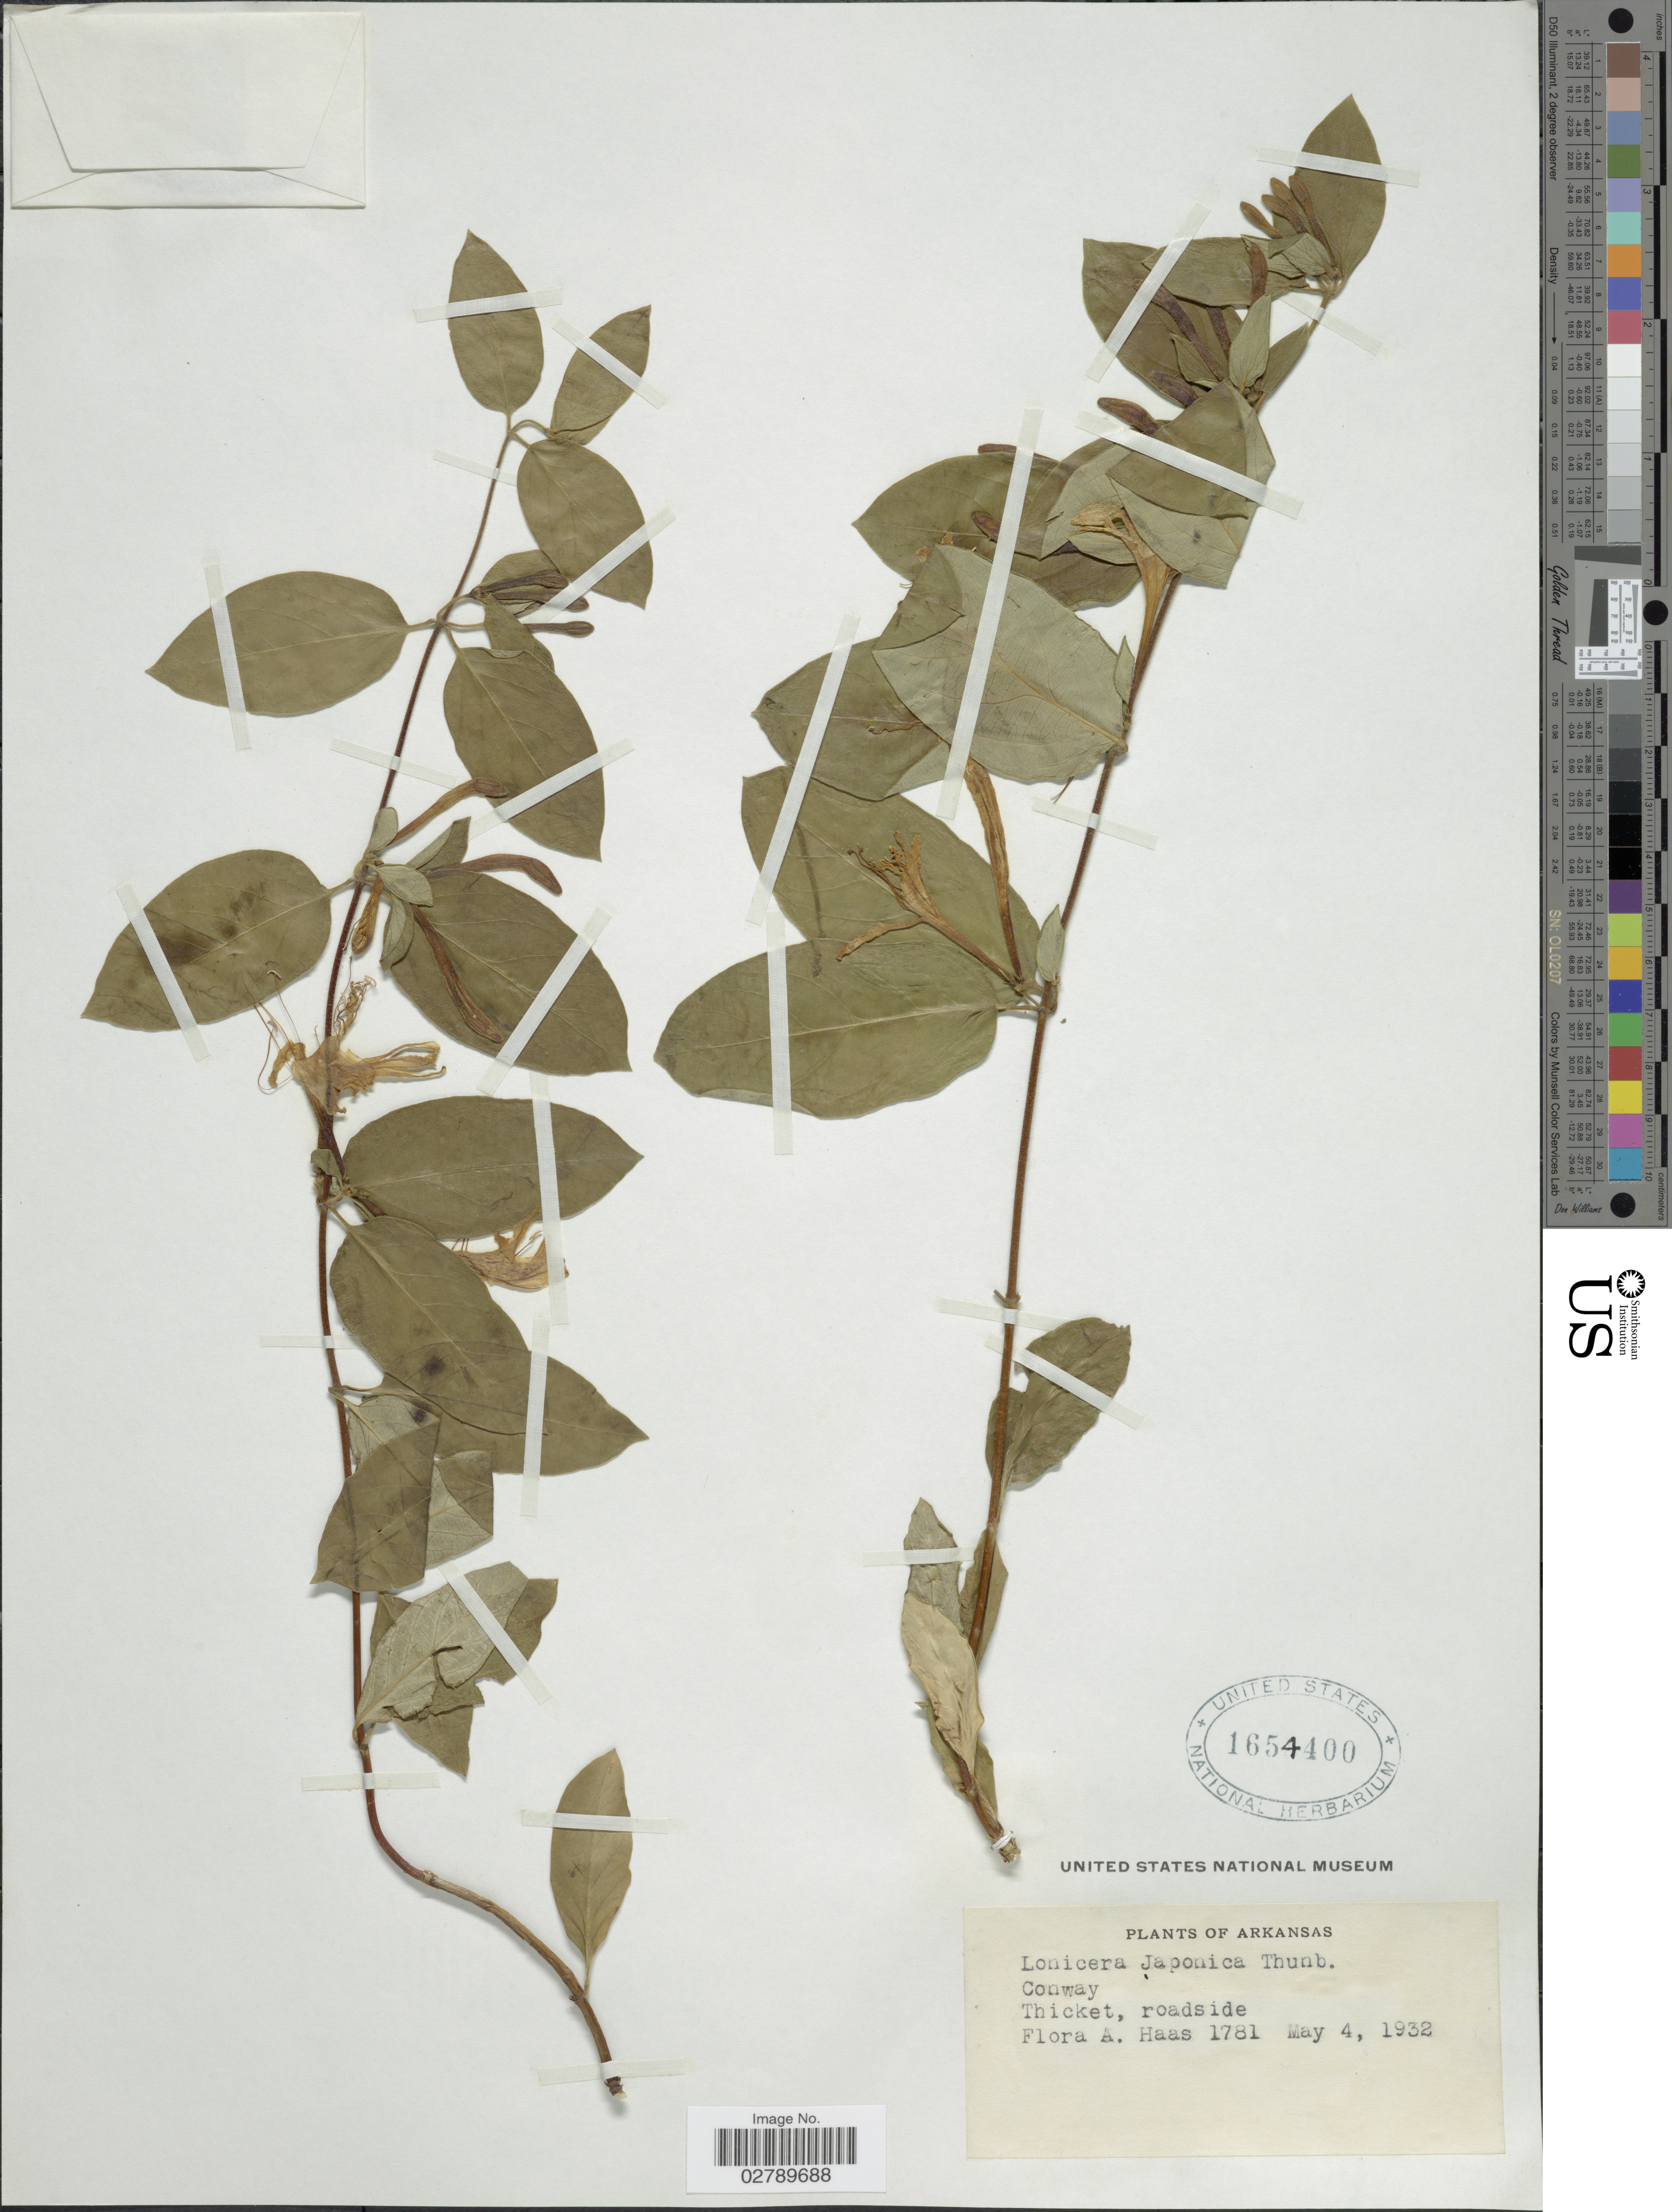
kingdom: Plantae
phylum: Tracheophyta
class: Magnoliopsida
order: Dipsacales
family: Caprifoliaceae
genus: Lonicera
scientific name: Lonicera japonica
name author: Thunb.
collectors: F. A. Haas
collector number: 1781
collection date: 1932-05-04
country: United States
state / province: Arkansas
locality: Conway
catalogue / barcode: US 1654400